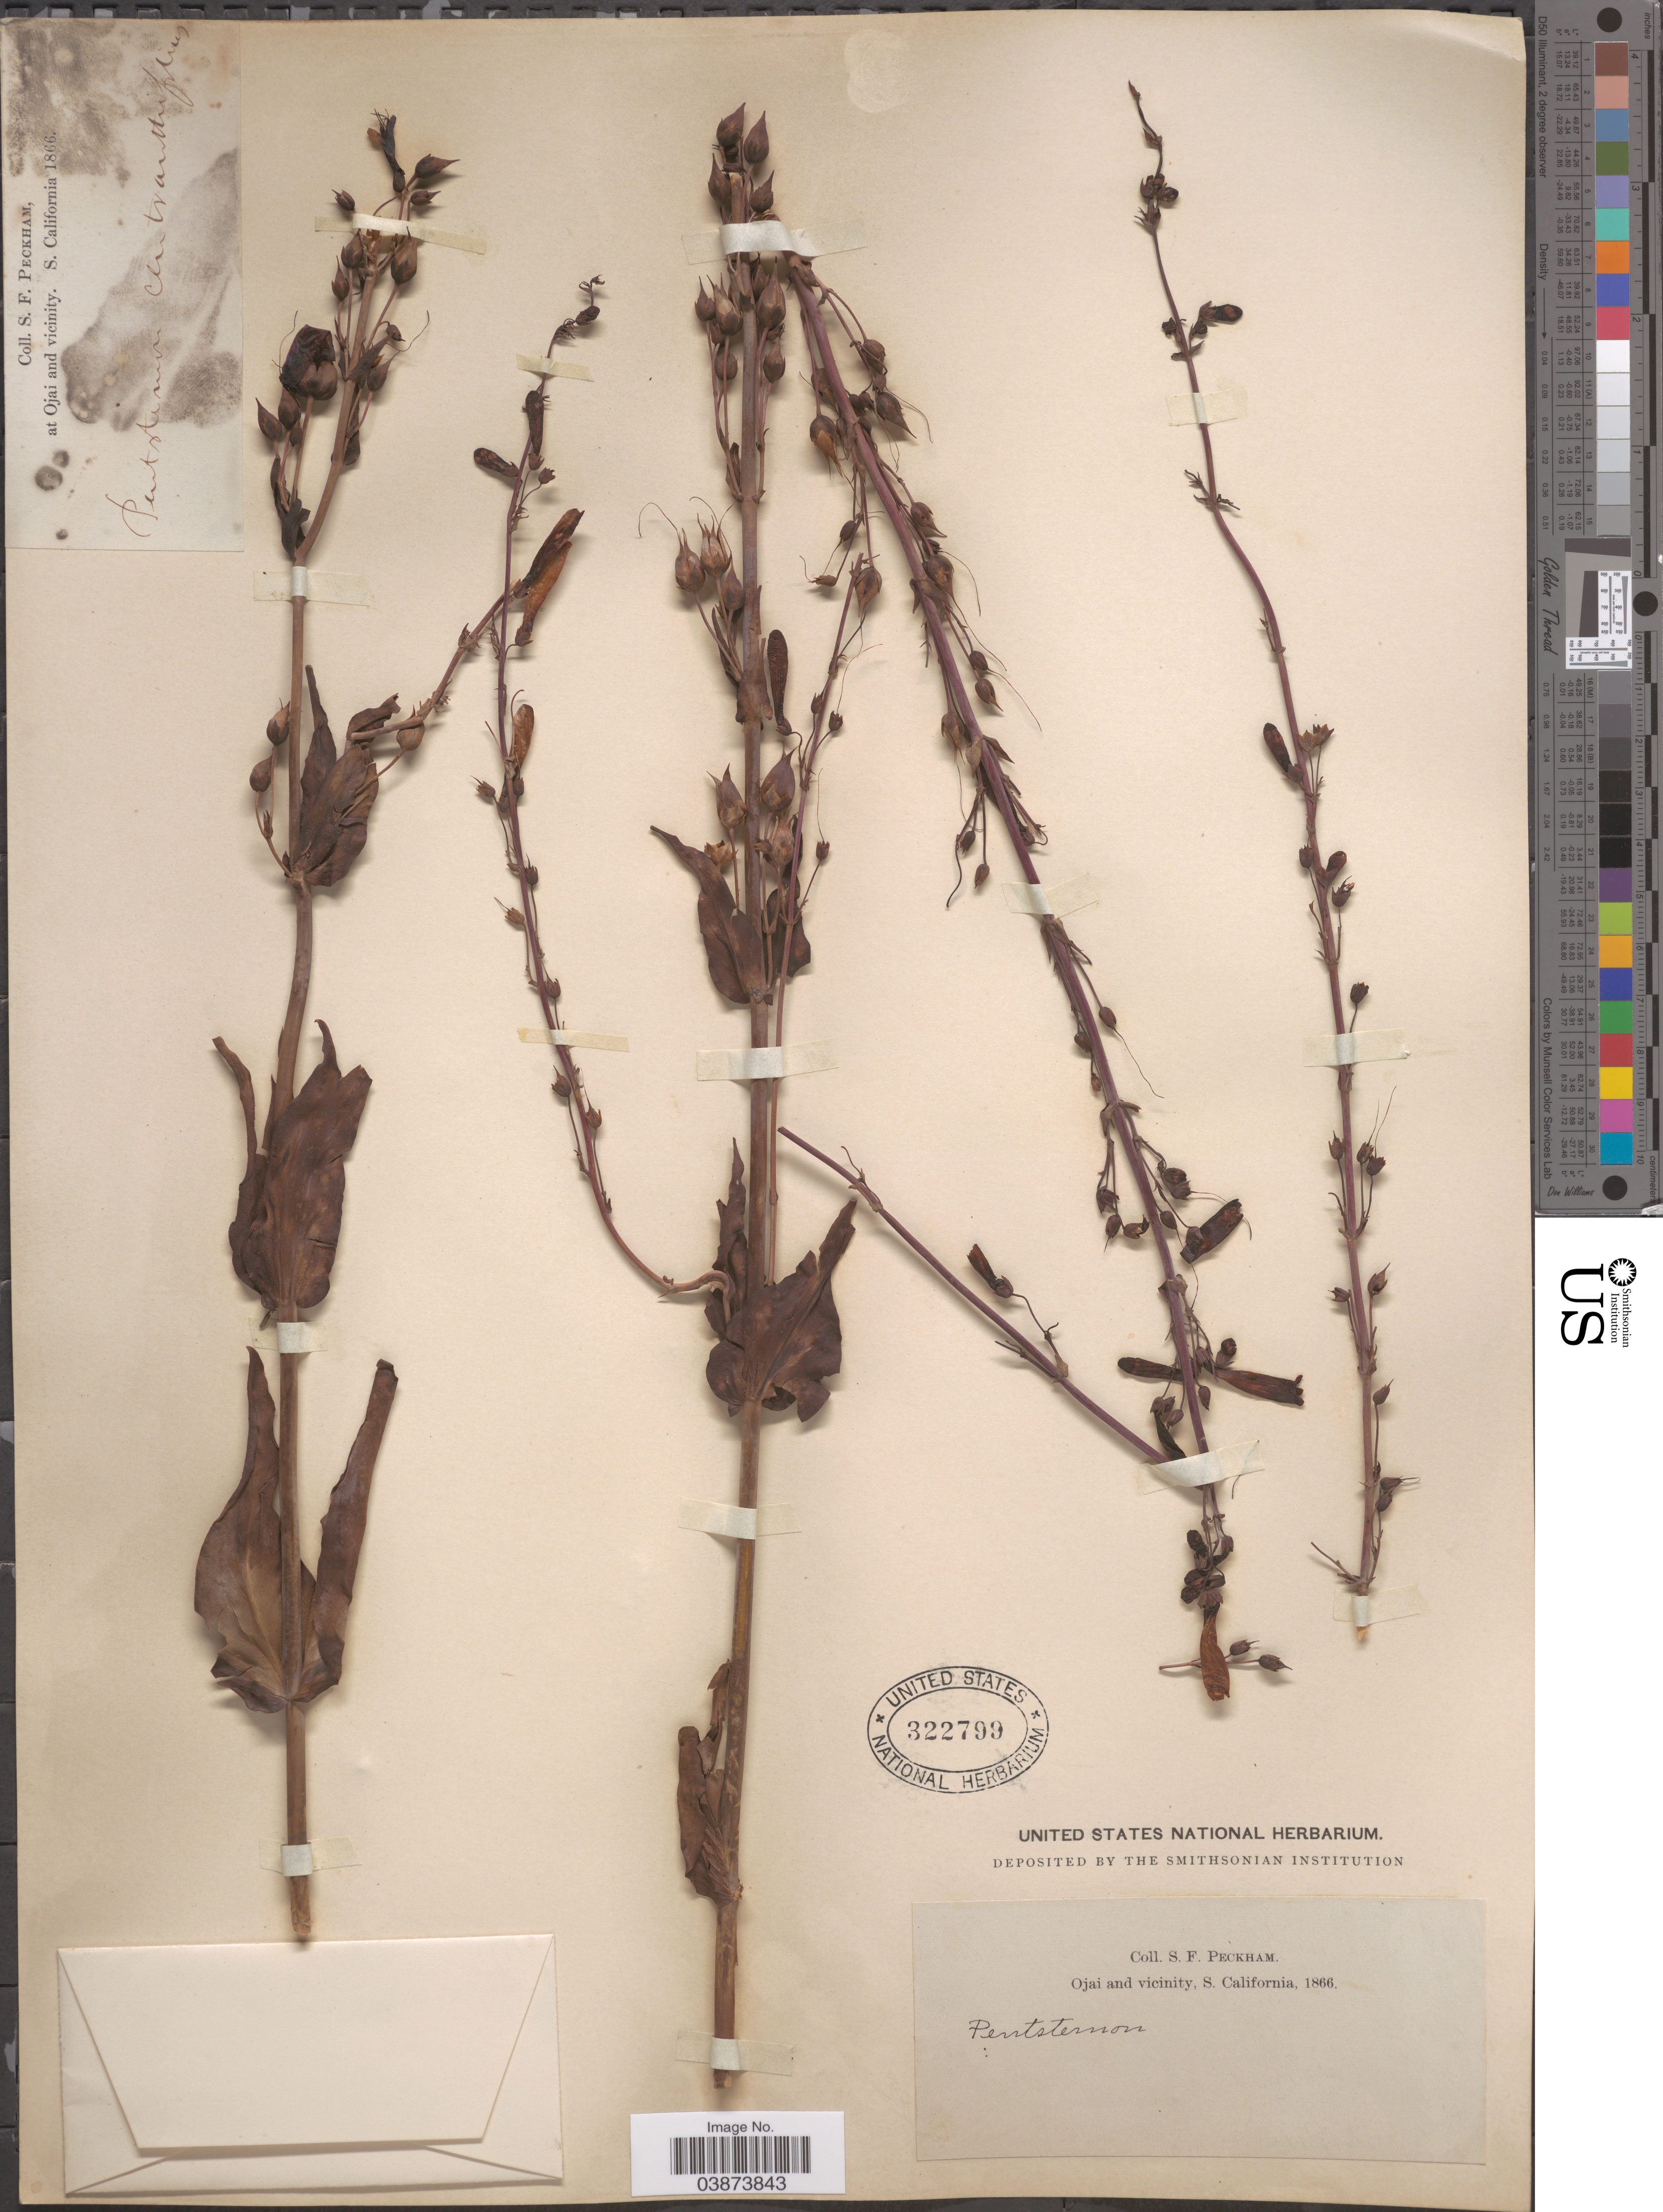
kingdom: Plantae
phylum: Tracheophyta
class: Magnoliopsida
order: Lamiales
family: Plantaginaceae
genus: Penstemon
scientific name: Penstemon centranthifolius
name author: Benth.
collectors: S. Peckham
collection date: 1866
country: United States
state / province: California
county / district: Ventura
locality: Ojai and vicinity, S. California.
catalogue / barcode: US 322799